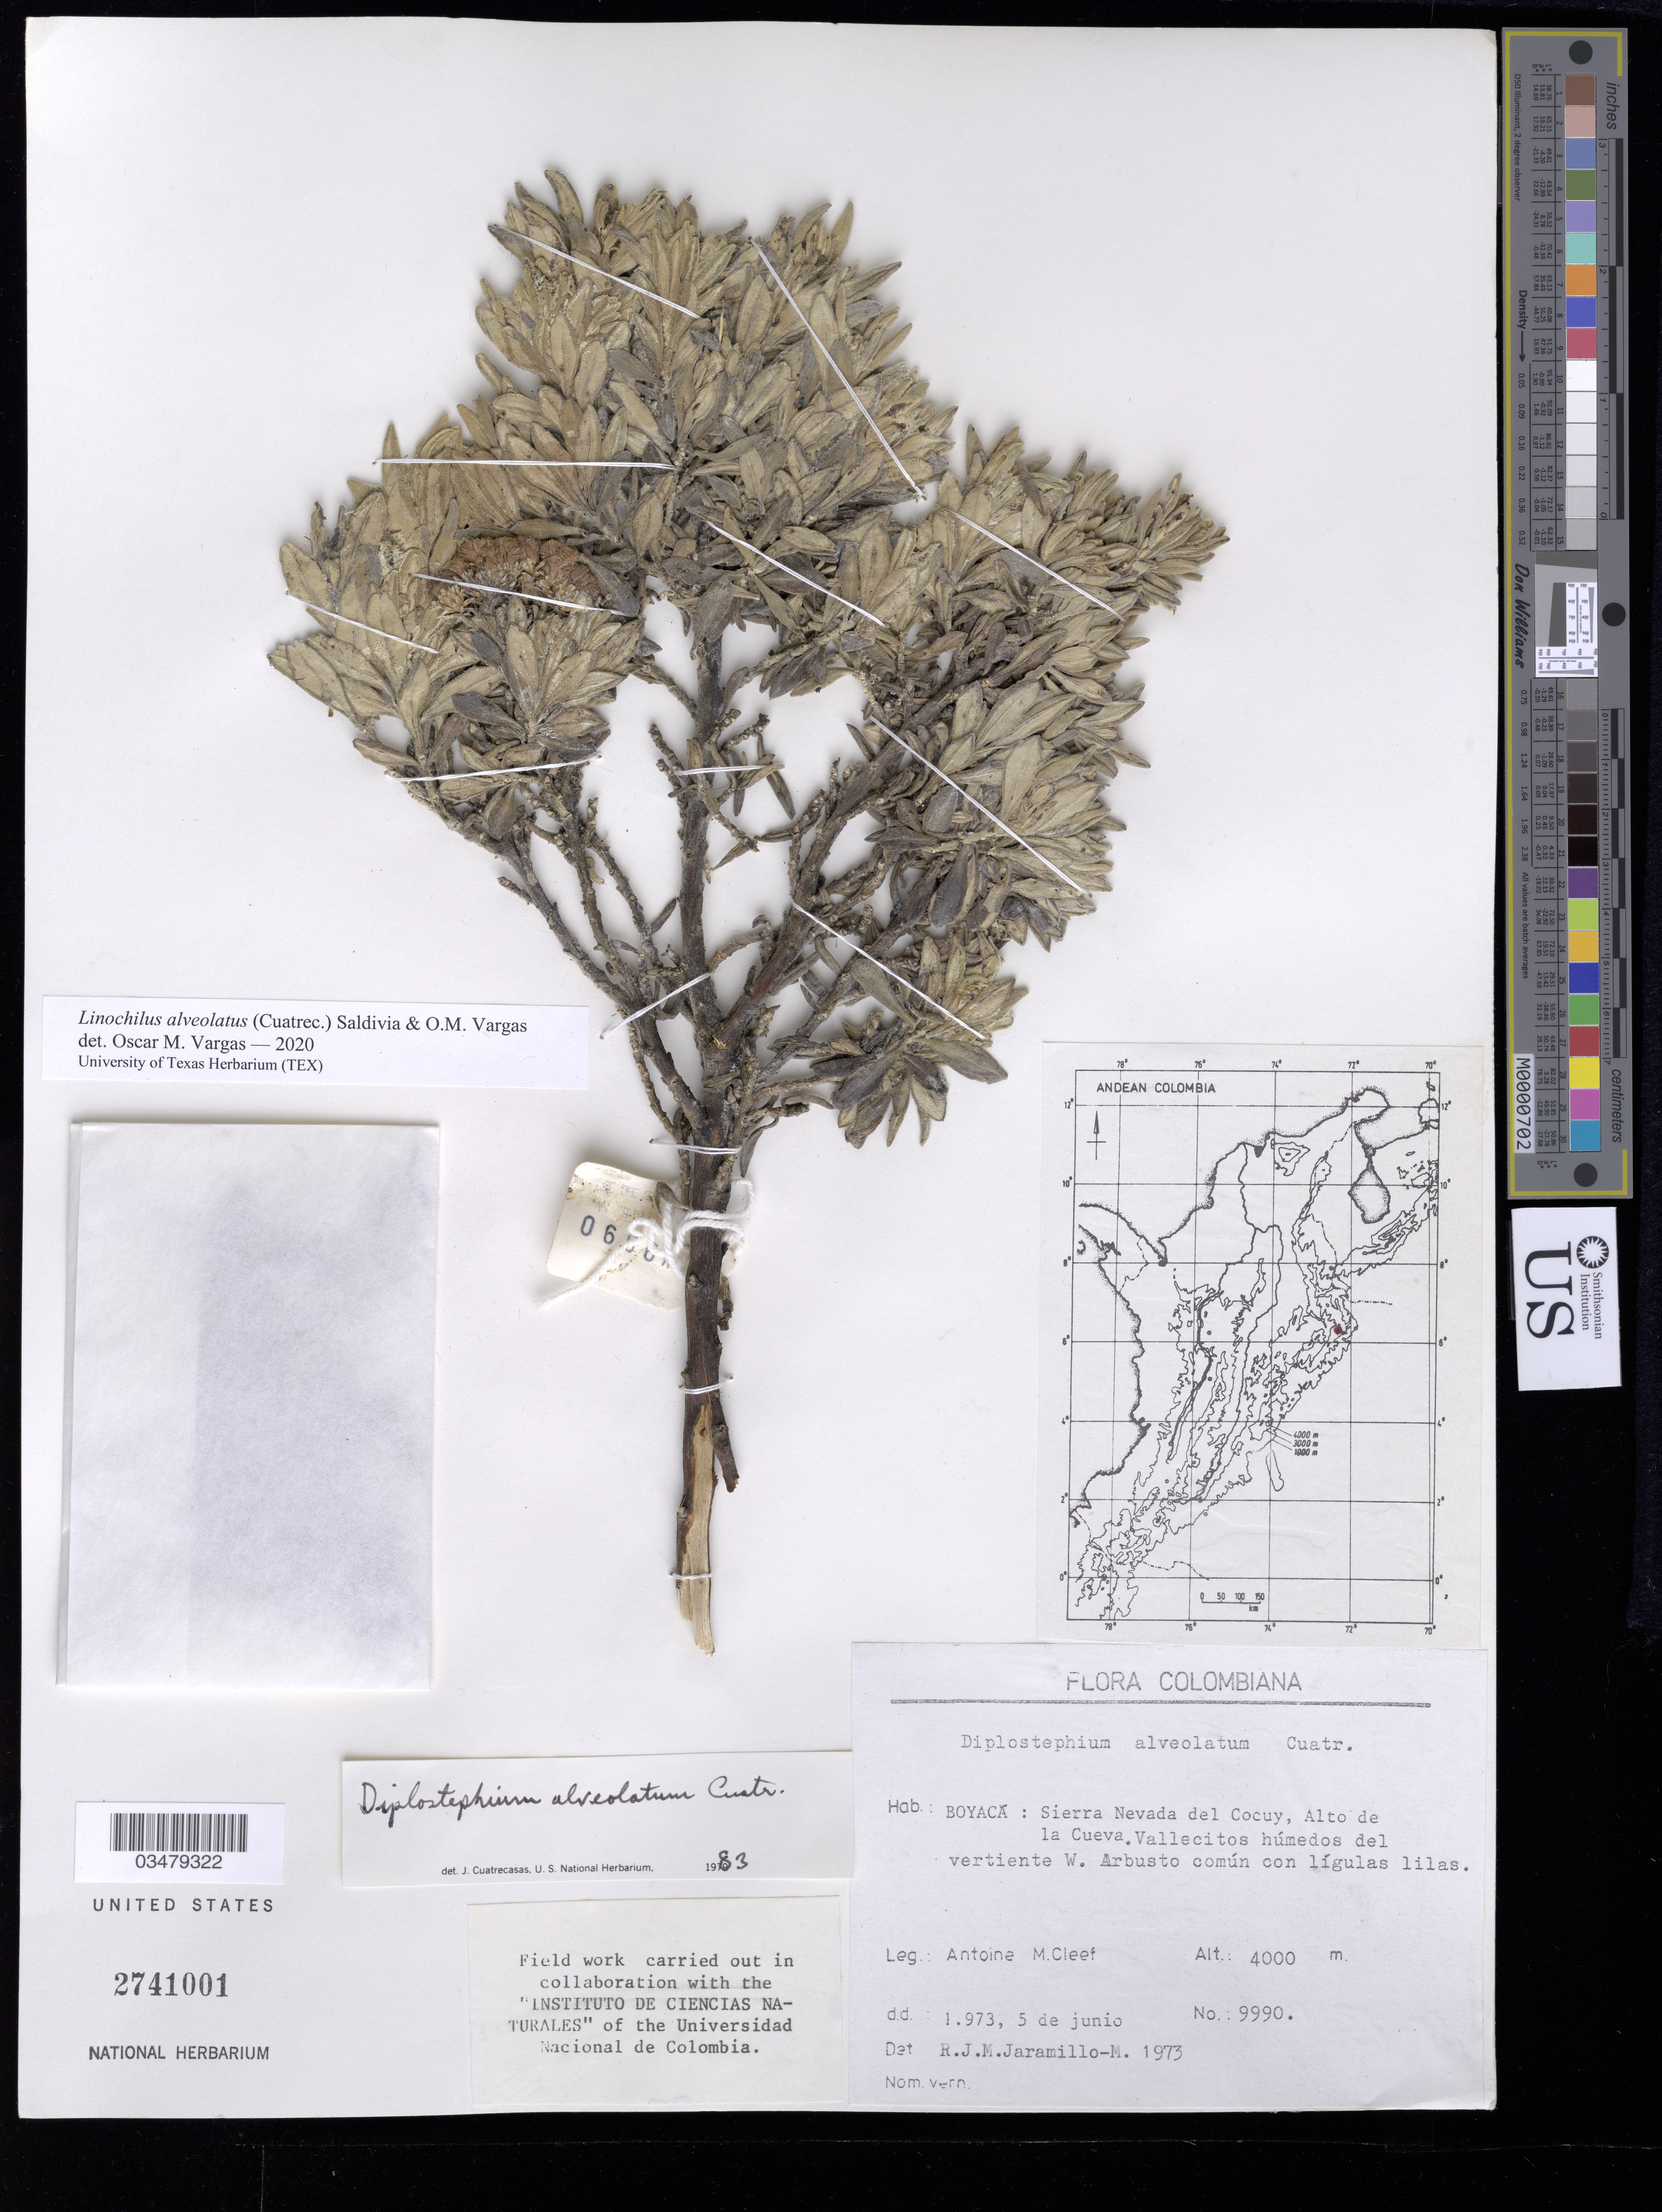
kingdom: Plantae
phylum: Tracheophyta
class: Magnoliopsida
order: Asterales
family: Asteraceae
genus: Linochilus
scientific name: Linochilus alveolatus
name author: (Cuatrec.) Saldivia & O.M. Vargas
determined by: Vargas, Oscar M.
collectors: A. M. Cleef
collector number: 9990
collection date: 1973-06-05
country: Colombia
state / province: Boyacá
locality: Sierra Nevada del Cocuy, Alto de la Cueva.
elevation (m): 3885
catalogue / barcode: US 2741001